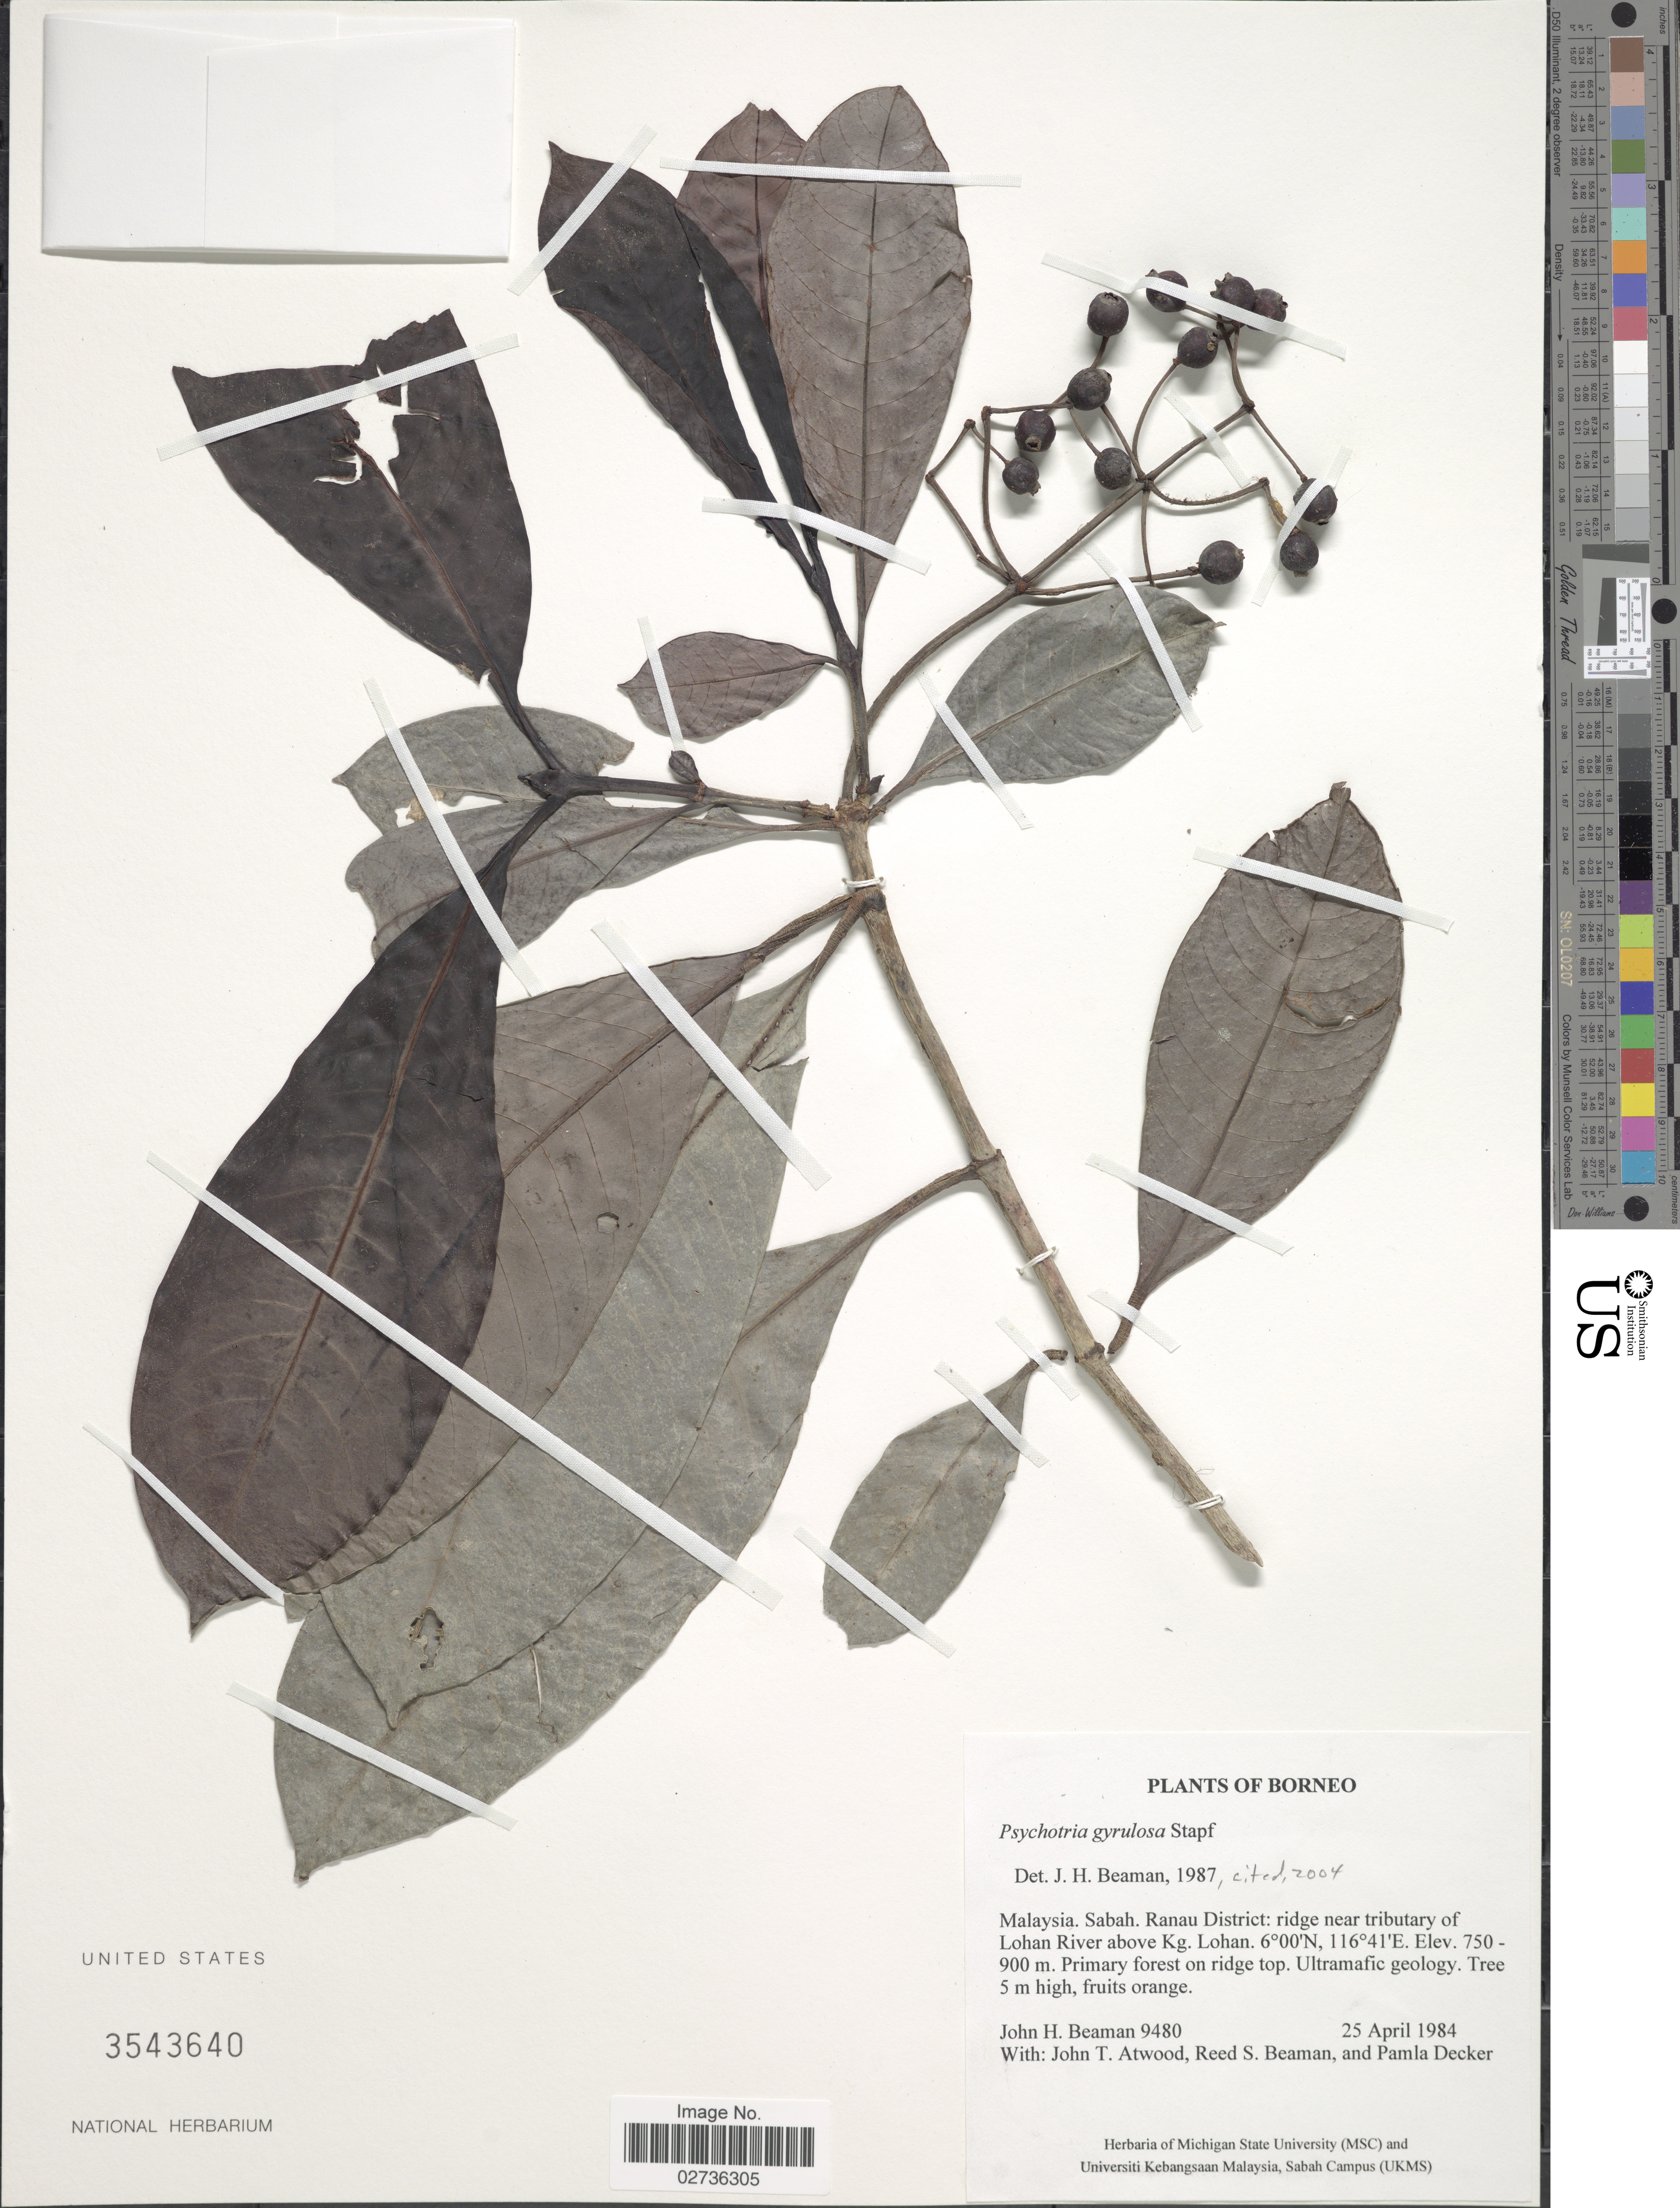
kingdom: Plantae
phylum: Tracheophyta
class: Magnoliopsida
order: Gentianales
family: Rubiaceae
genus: Psychotria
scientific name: Psychotria gyrulosa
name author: Stapf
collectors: J. H. Beaman, J. T. Atwood, R. S. Beaman & P. Decker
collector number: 9480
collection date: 1984-04-25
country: Malaysia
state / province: Sabah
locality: Borneo. Ranau District: ridge near tributary of Lohan River above Kg. Lohan.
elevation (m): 750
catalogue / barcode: US 3543640